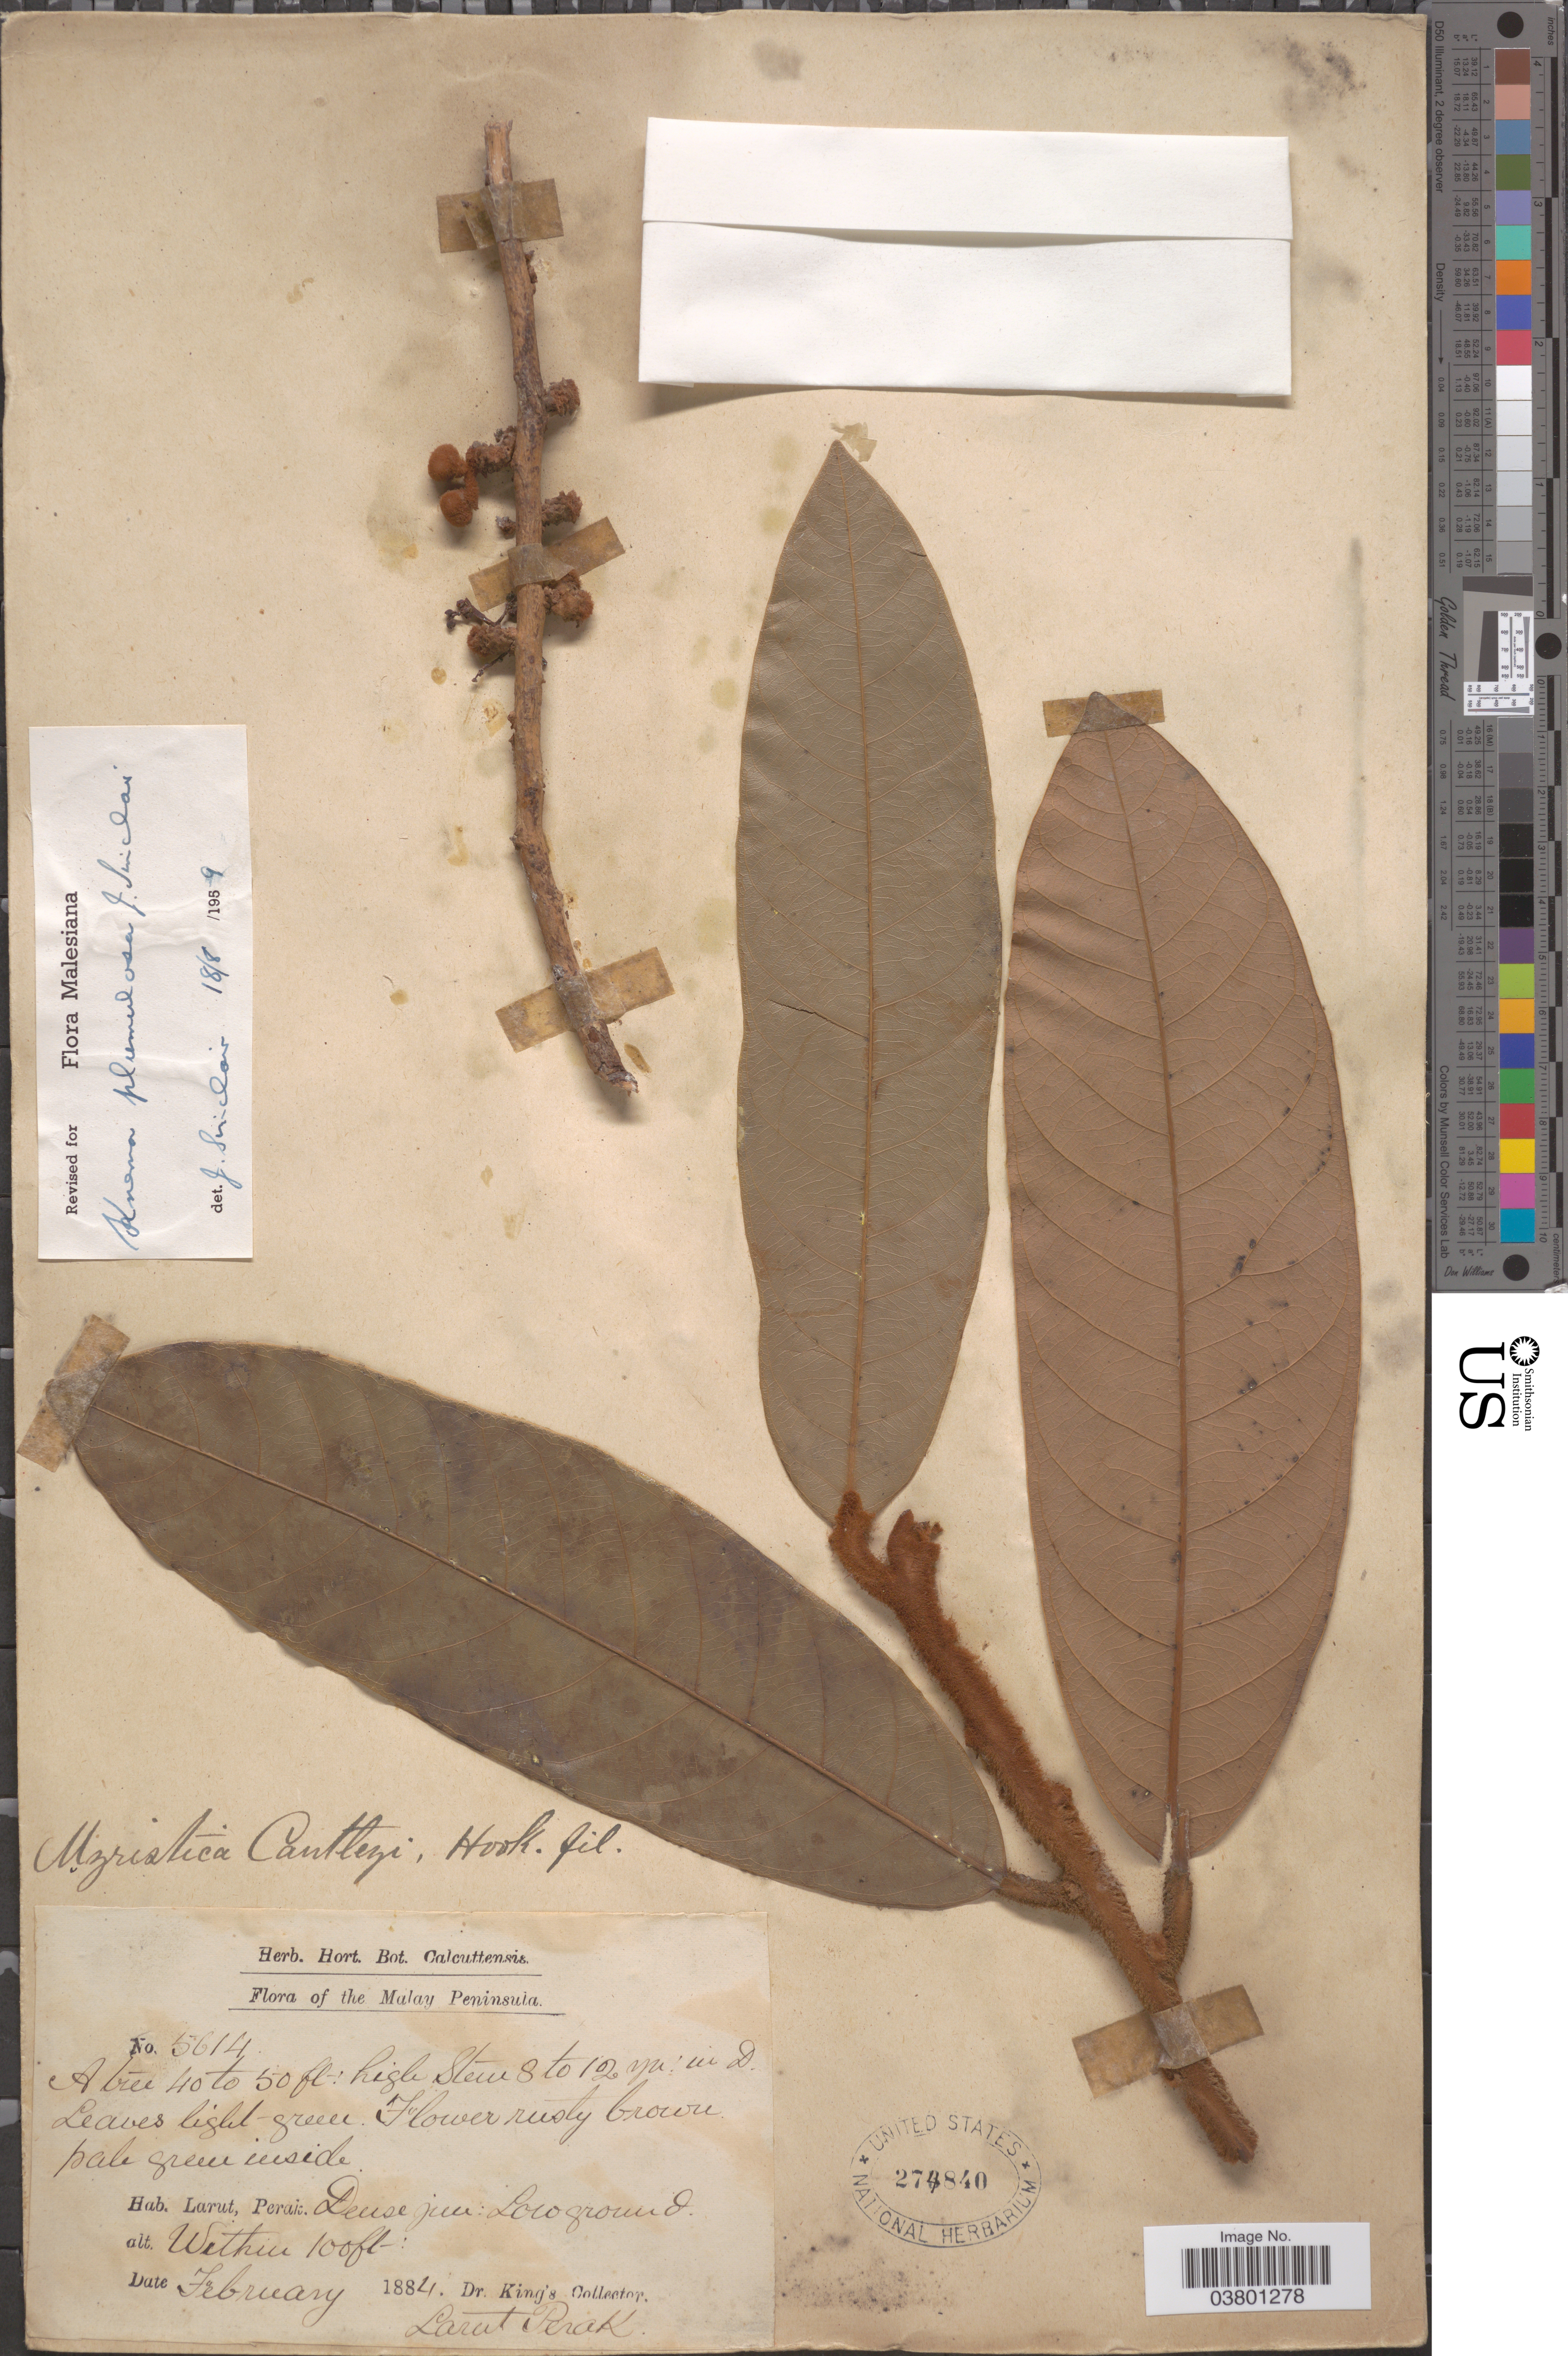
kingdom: Plantae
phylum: Tracheophyta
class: Magnoliopsida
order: Magnoliales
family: Myristicaceae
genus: Knema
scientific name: Knema plumulosa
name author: J. Sinclair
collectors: Dr. King's collector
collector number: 5614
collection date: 1884-02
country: Malaysia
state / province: Perak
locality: The Malay Peninsula. Larut.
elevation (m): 30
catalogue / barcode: US 274840